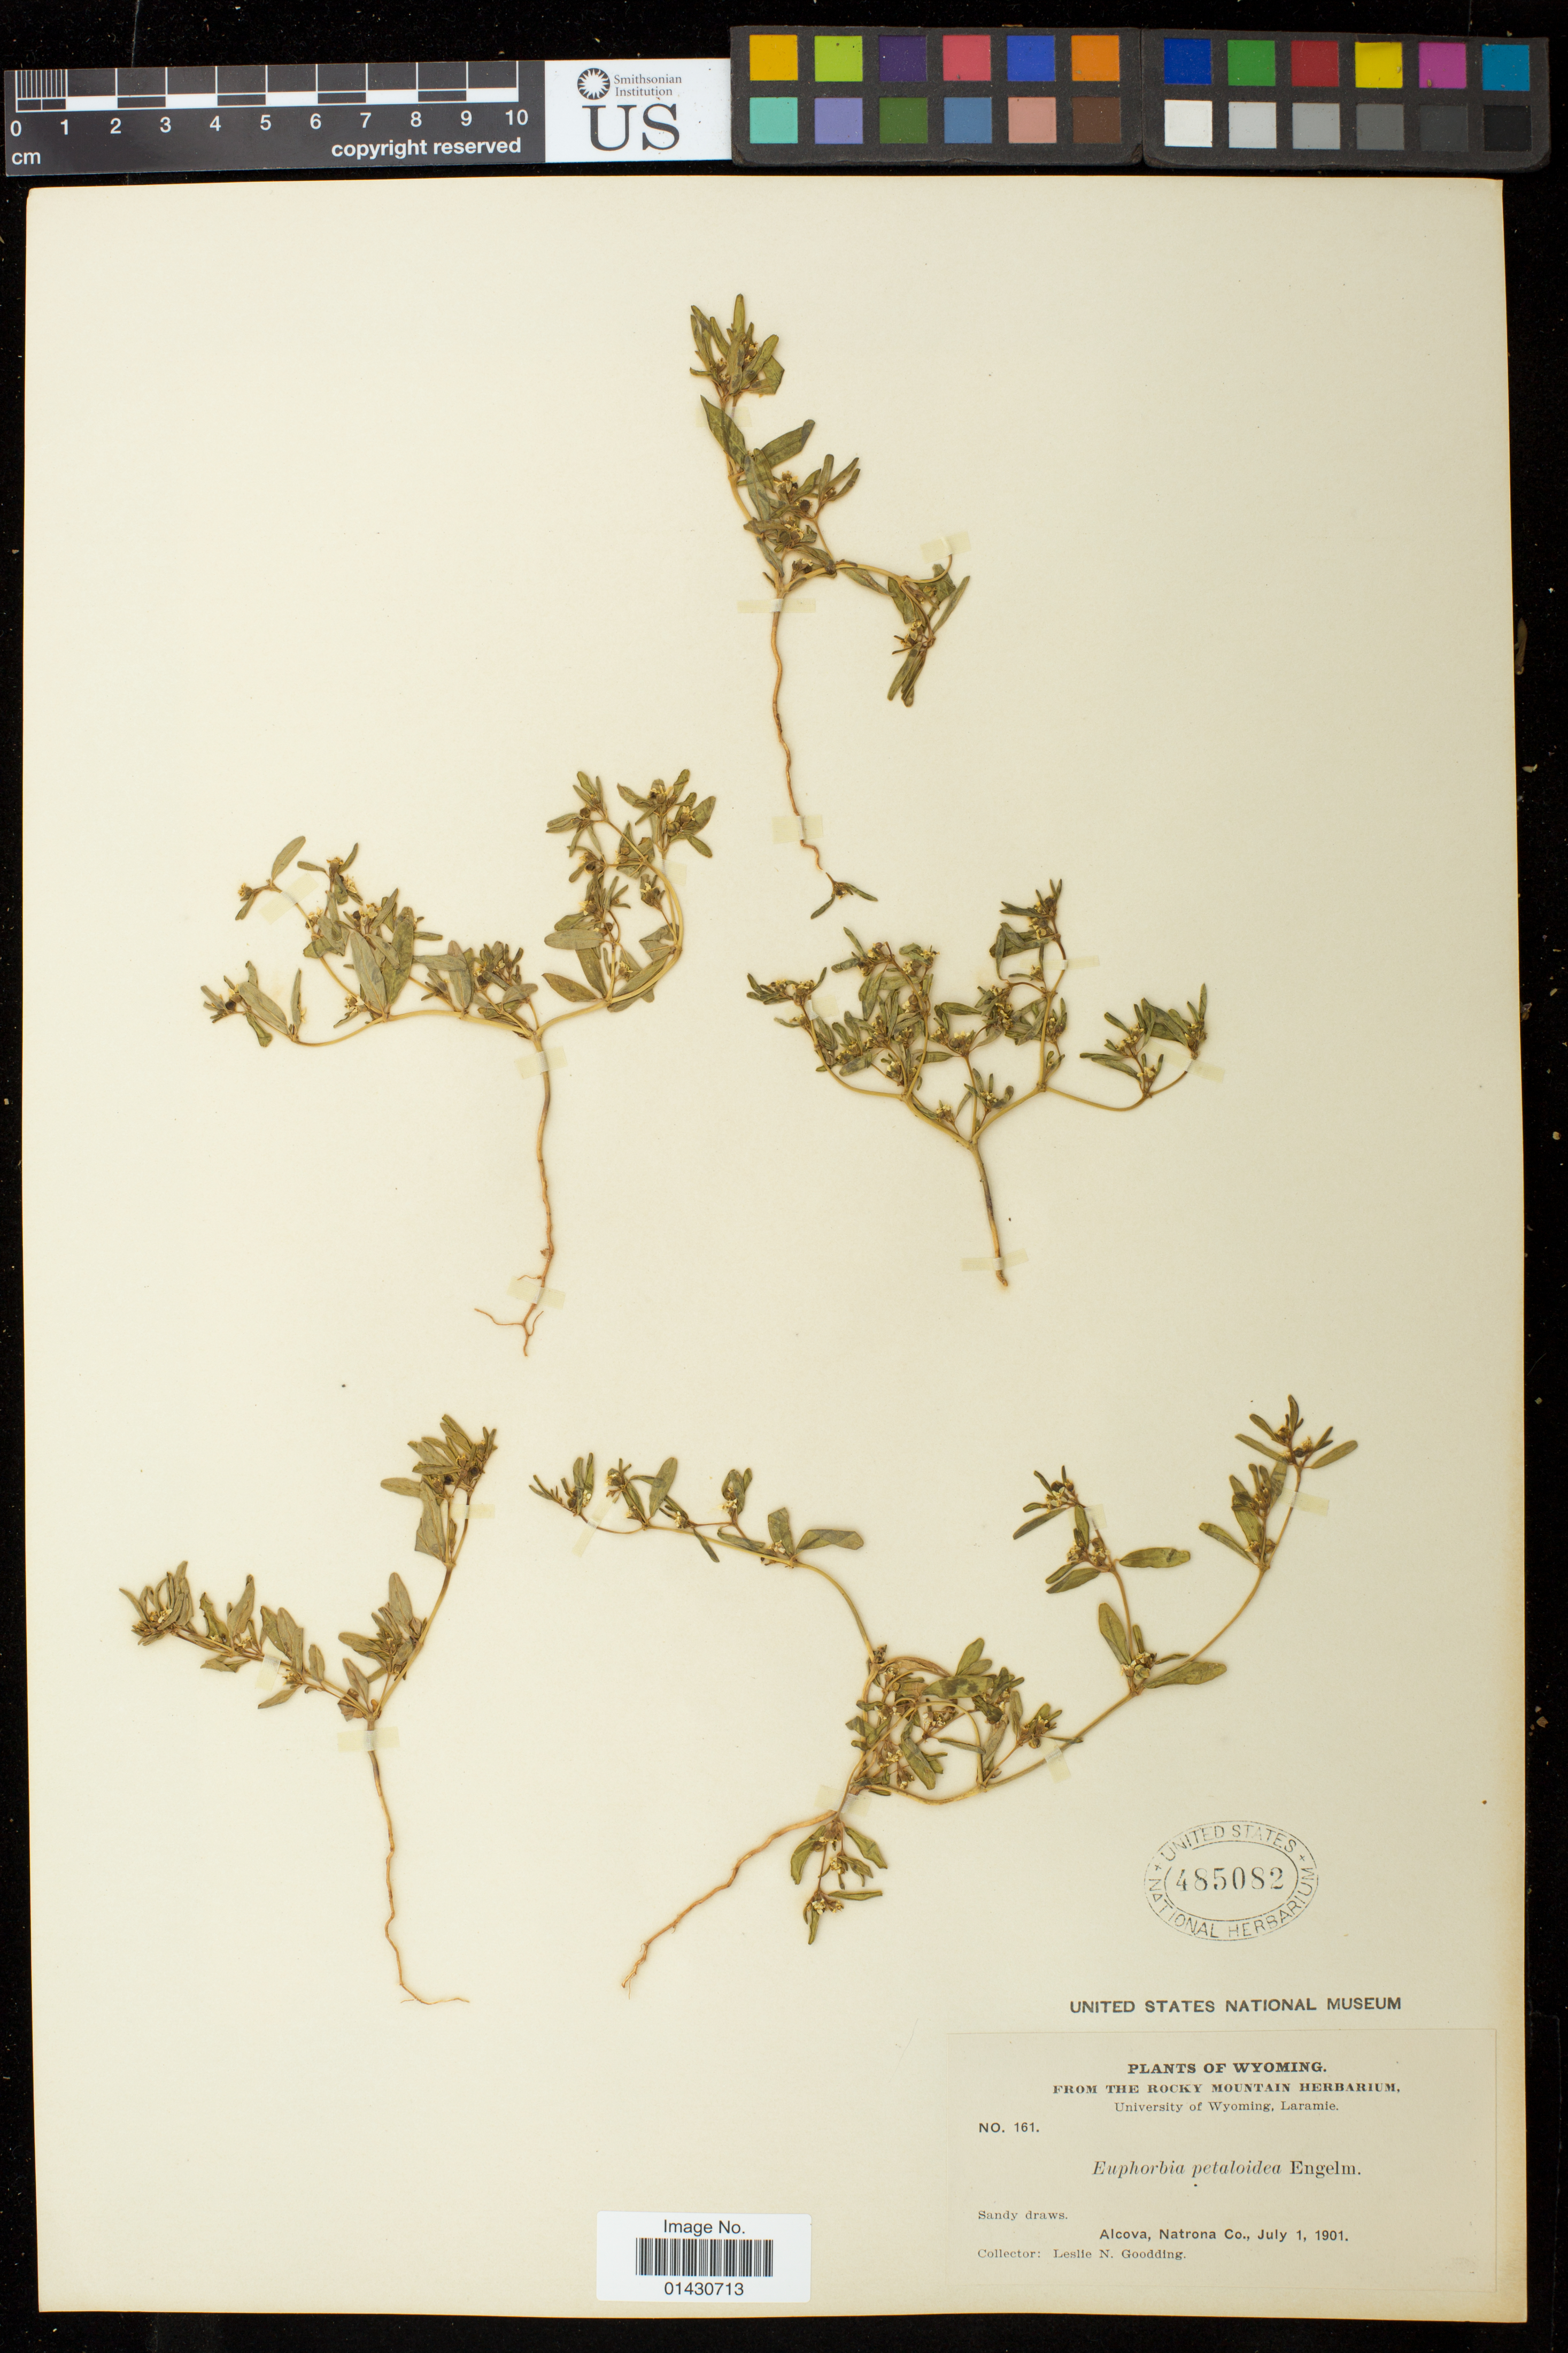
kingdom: Plantae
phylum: Tracheophyta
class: Magnoliopsida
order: Malpighiales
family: Euphorbiaceae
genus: Euphorbia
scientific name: Euphorbia missurica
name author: Raf.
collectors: L. N. Goodding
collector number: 161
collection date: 1901-07-01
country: United States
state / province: Wyoming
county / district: Natrona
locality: Alcova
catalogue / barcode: US 485082